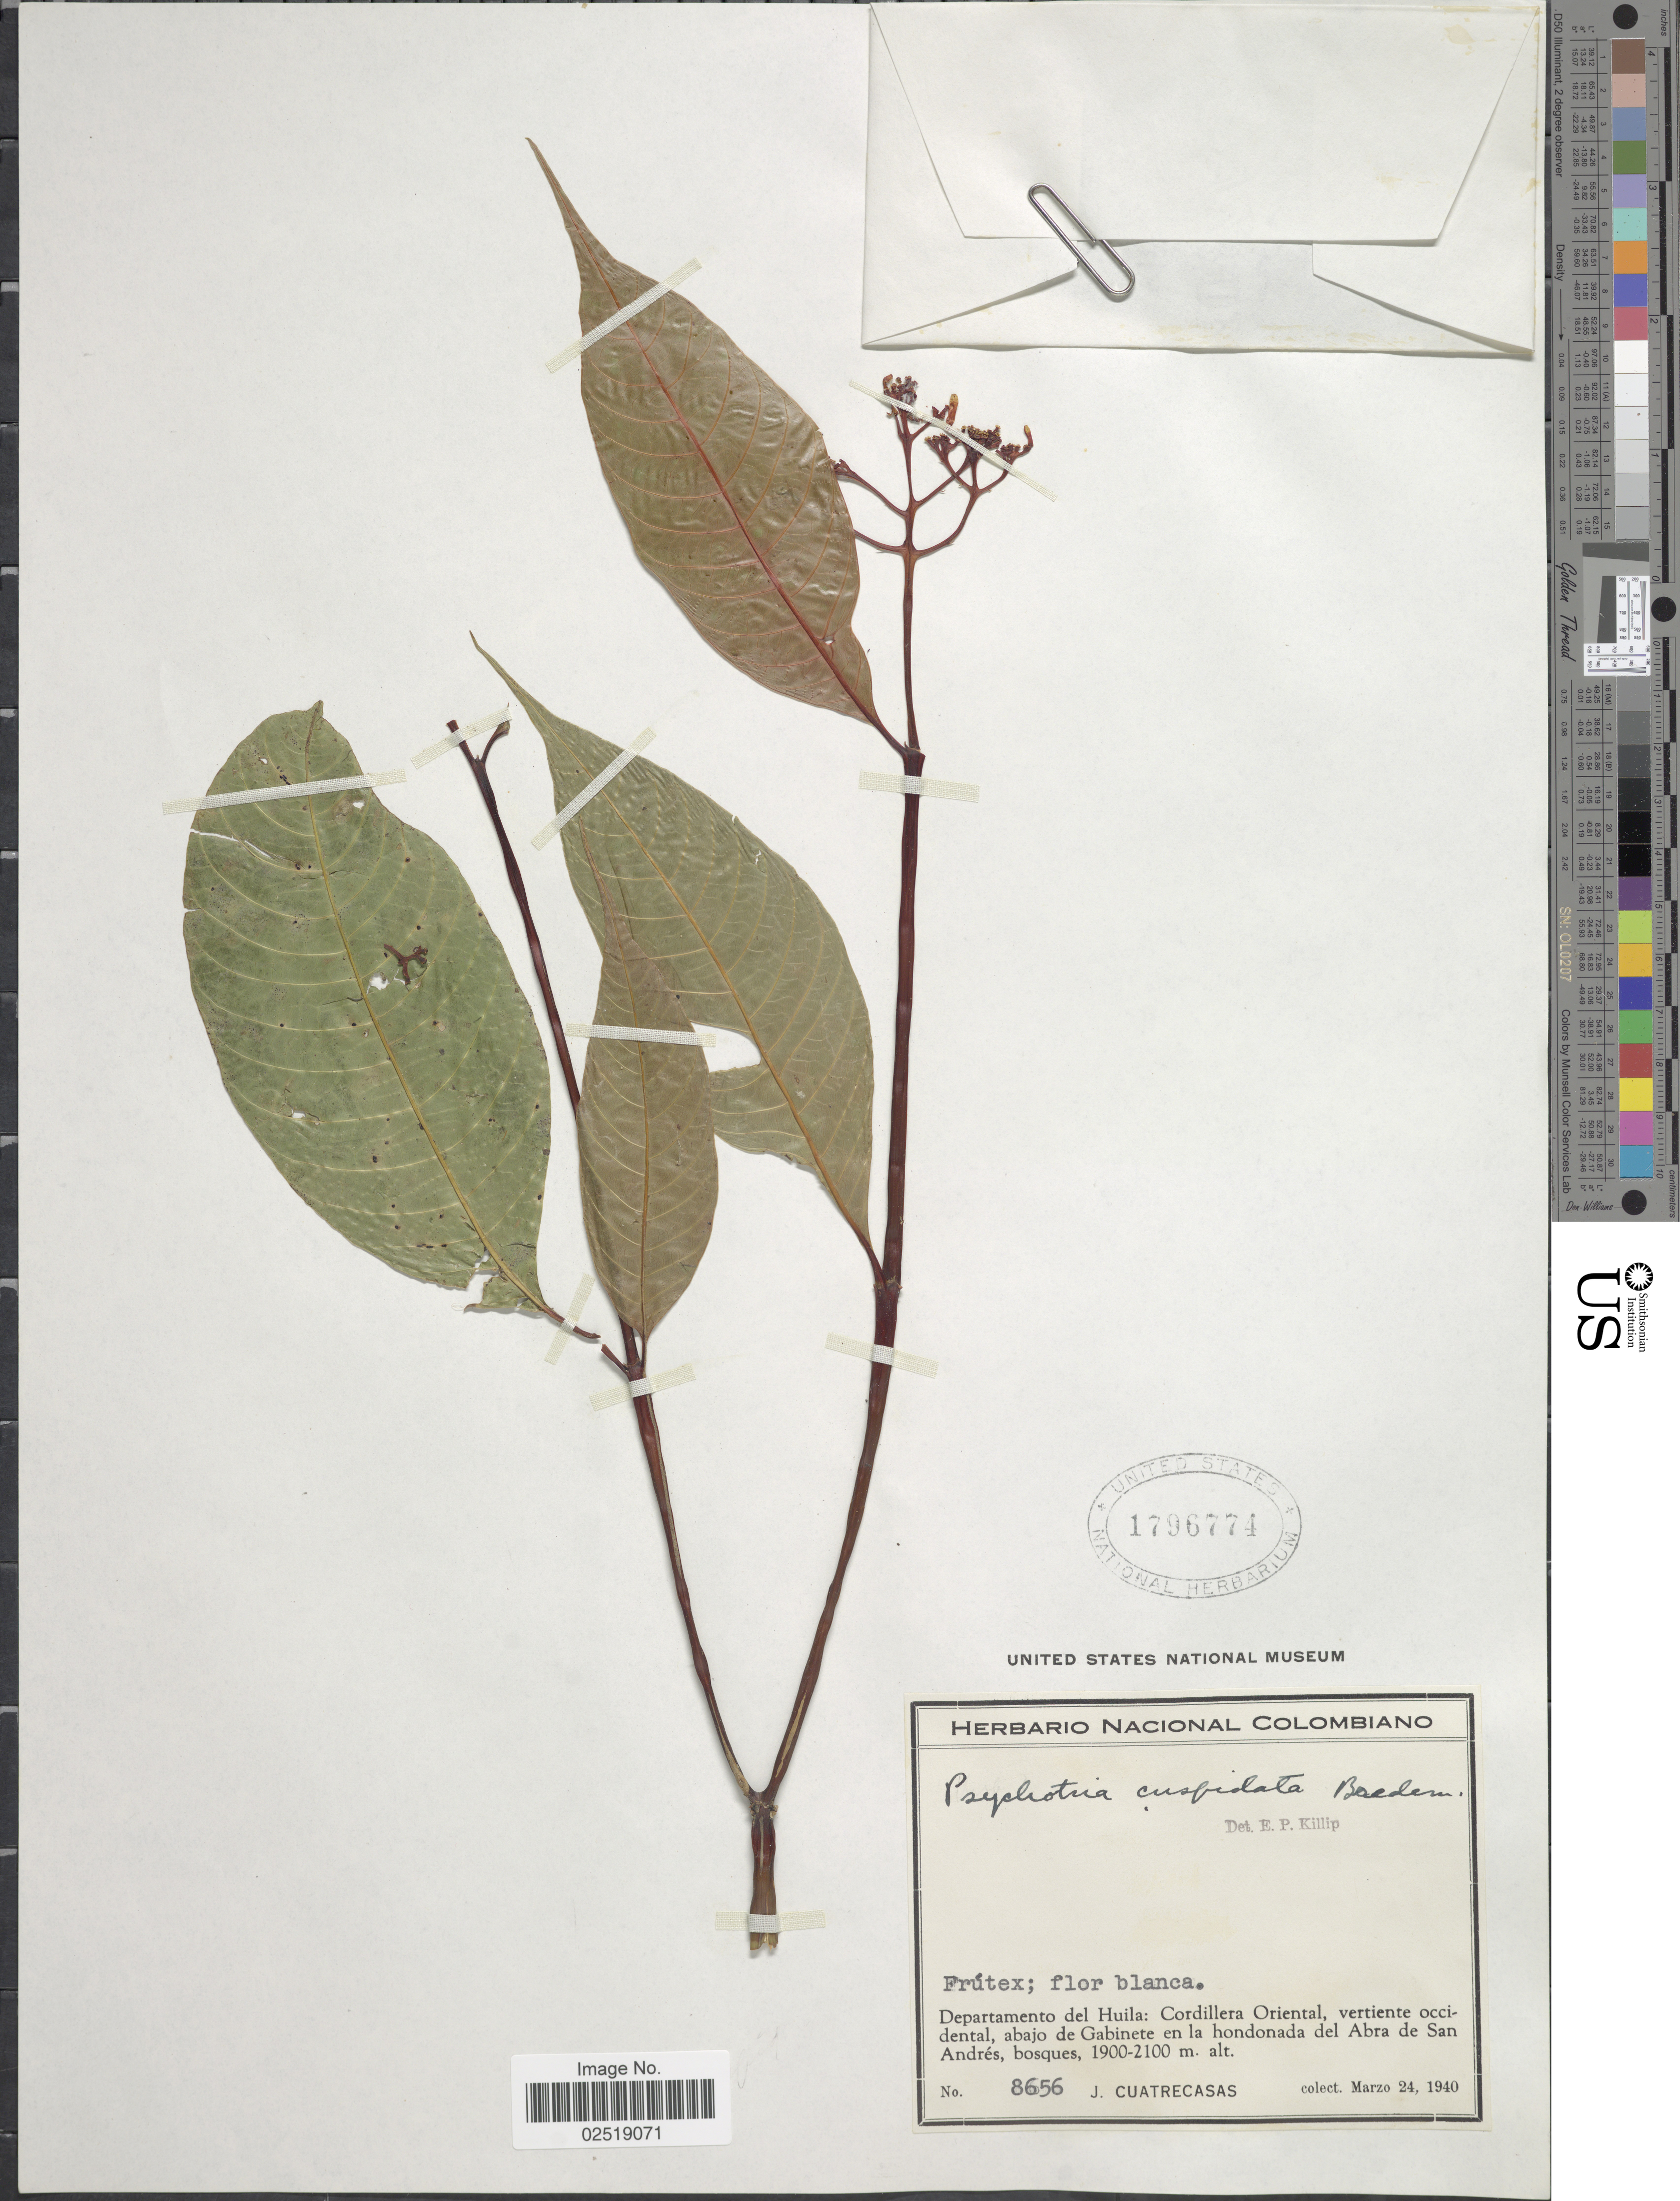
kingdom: Plantae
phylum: Tracheophyta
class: Magnoliopsida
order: Gentianales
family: Rubiaceae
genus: Psychotria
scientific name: Psychotria cuspidata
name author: Bredem. ex Schult.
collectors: J. Cuatrecasas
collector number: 8656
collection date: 1940-03-24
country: Colombia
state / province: Huila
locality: Departamento del Huila: Cordillera Oriental, vertiente occidental, abajo de Gabinete en la hondonada del Abra de San Andres, bosques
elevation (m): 1900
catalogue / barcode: US 1796774